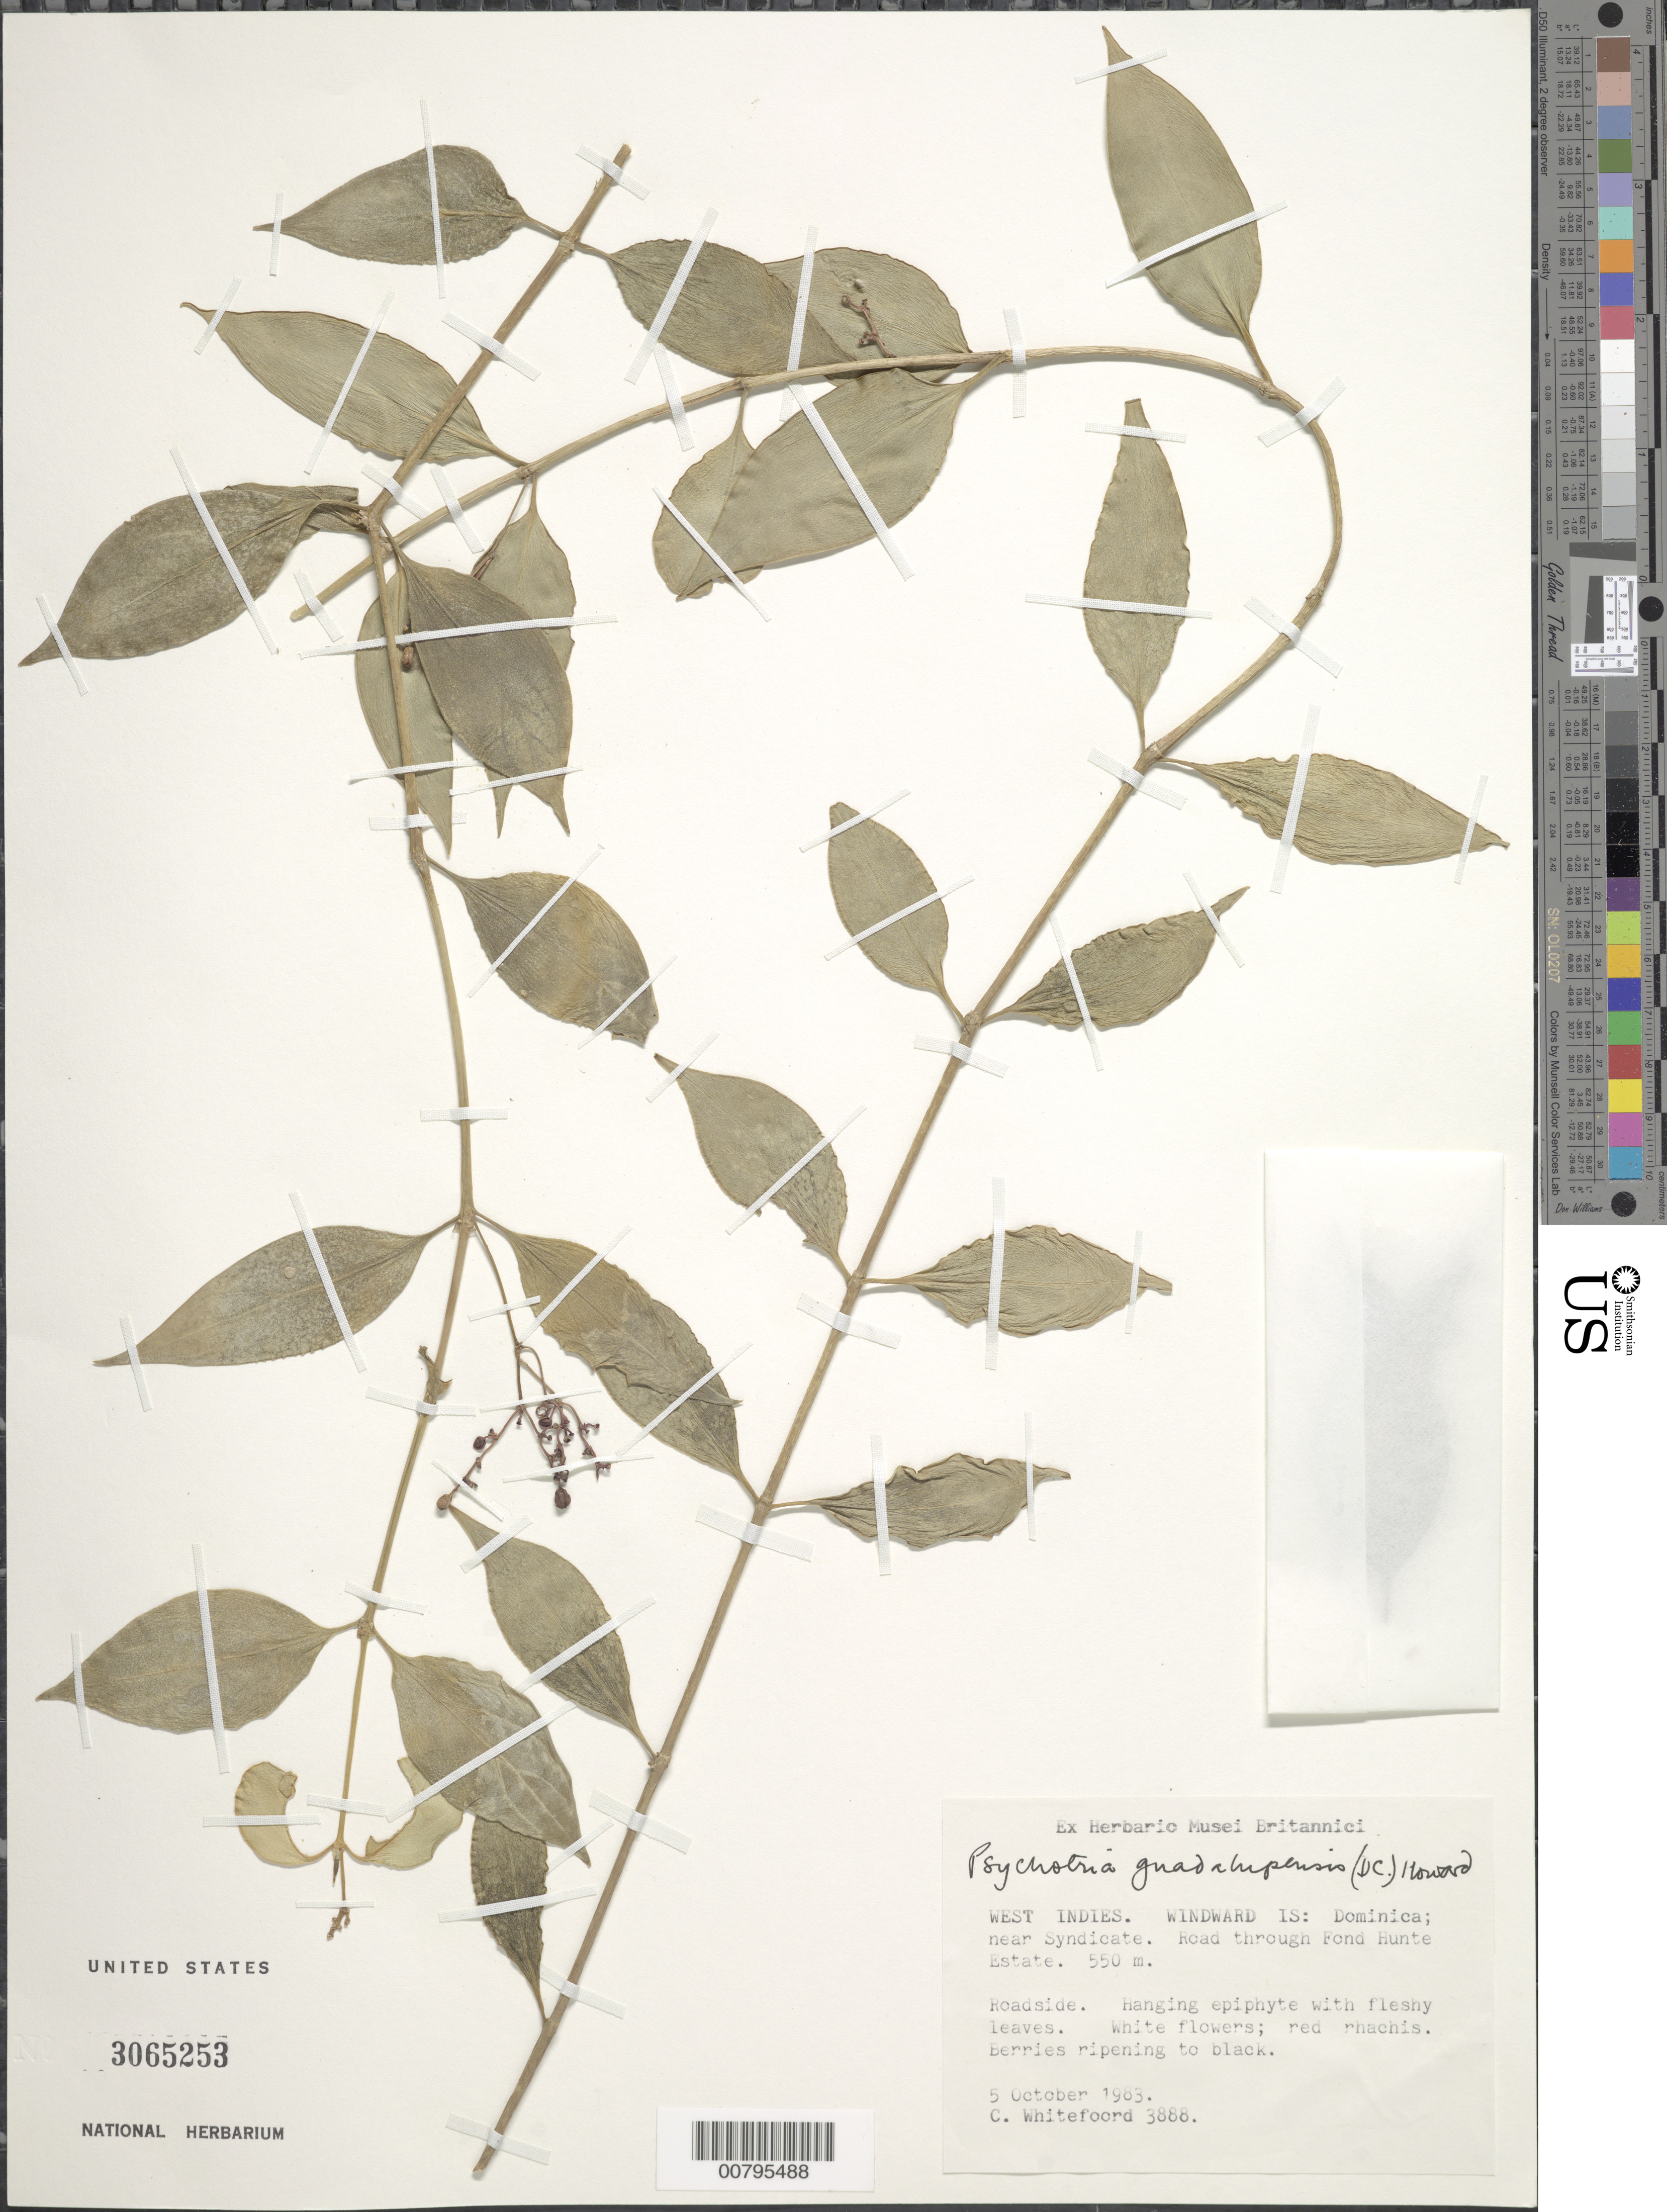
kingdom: Plantae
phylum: Tracheophyta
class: Magnoliopsida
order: Gentianales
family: Rubiaceae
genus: Notopleura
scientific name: Notopleura guadalupensis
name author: (DC.) C.M. Taylor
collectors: C. Whitefoord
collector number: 3888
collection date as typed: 05 Oct 1983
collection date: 1983-10-05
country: Dominica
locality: Near Syndicate. Road through Fond Hunte Estate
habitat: Roadside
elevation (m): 550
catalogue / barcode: US 3065253